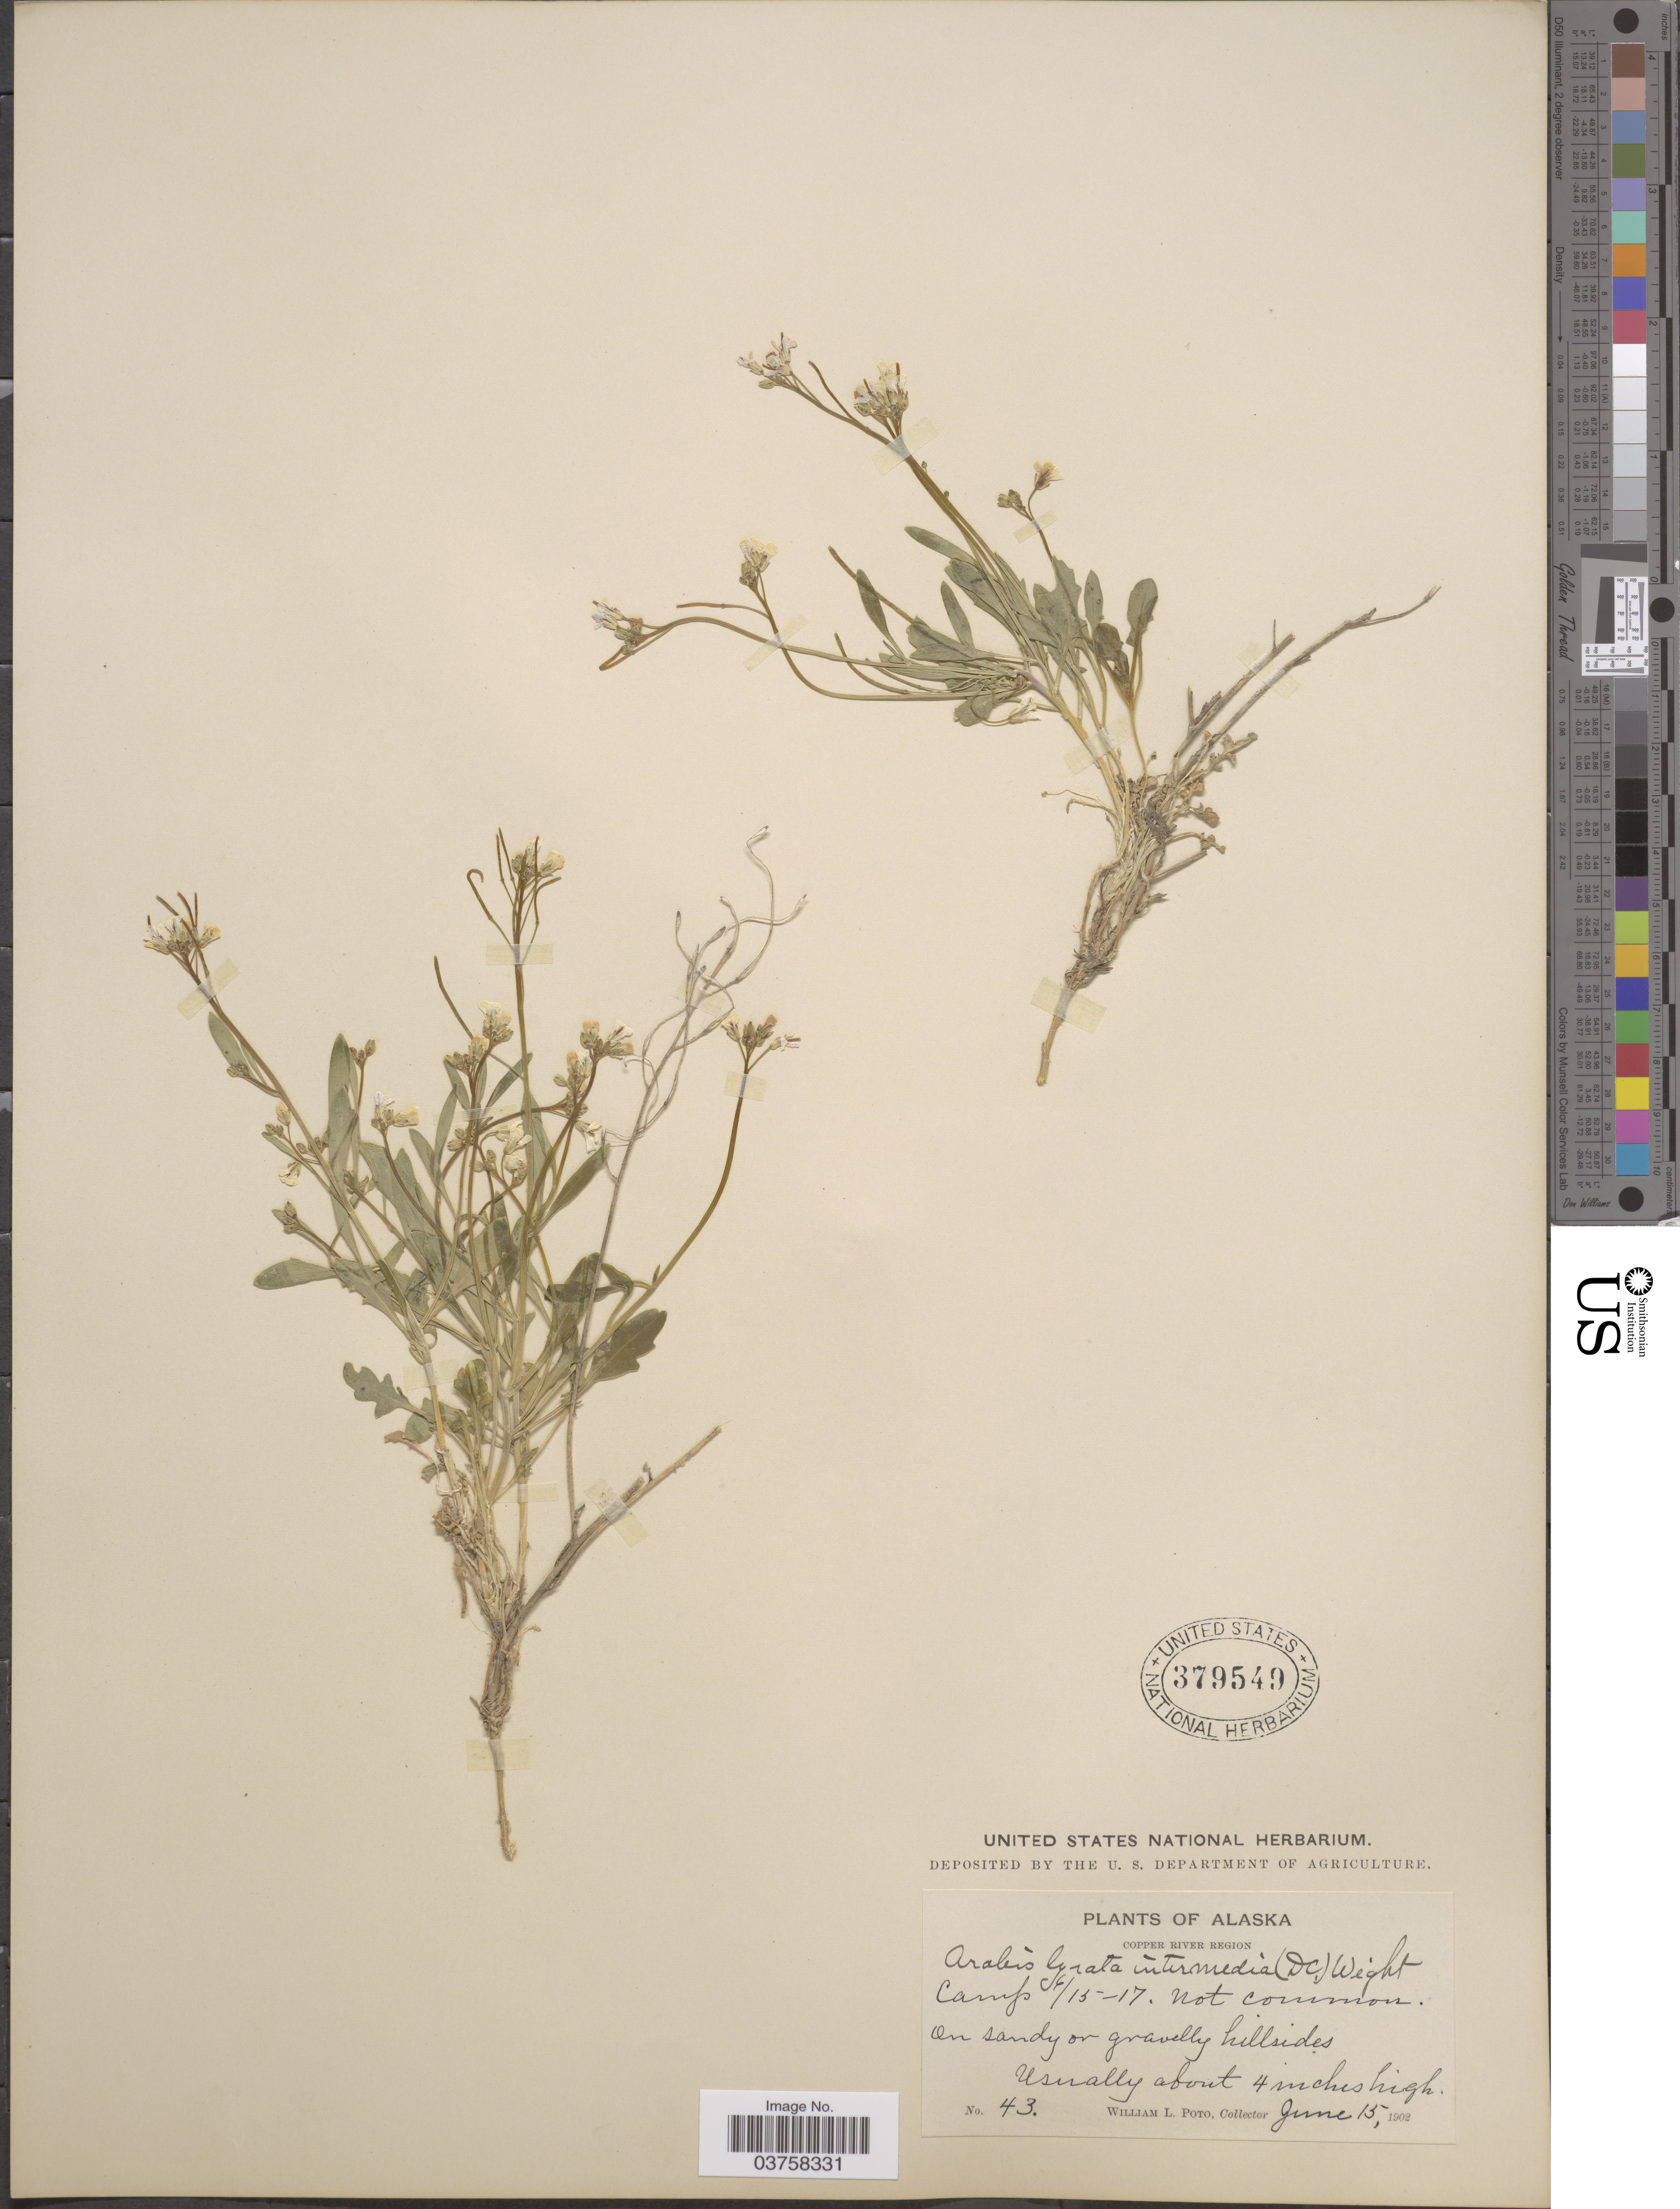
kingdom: Plantae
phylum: Tracheophyta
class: Magnoliopsida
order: Brassicales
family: Brassicaceae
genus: Arabidopsis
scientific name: Arabidopsis lyrata subsp. kamchatica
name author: (Fisch. ex DC.) O'Kane & Al-Shehbaz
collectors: W. Poto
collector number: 43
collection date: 1902-06-15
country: United States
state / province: Alaska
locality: Copper River Region. Camp 6/15-17.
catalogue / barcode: US 379549